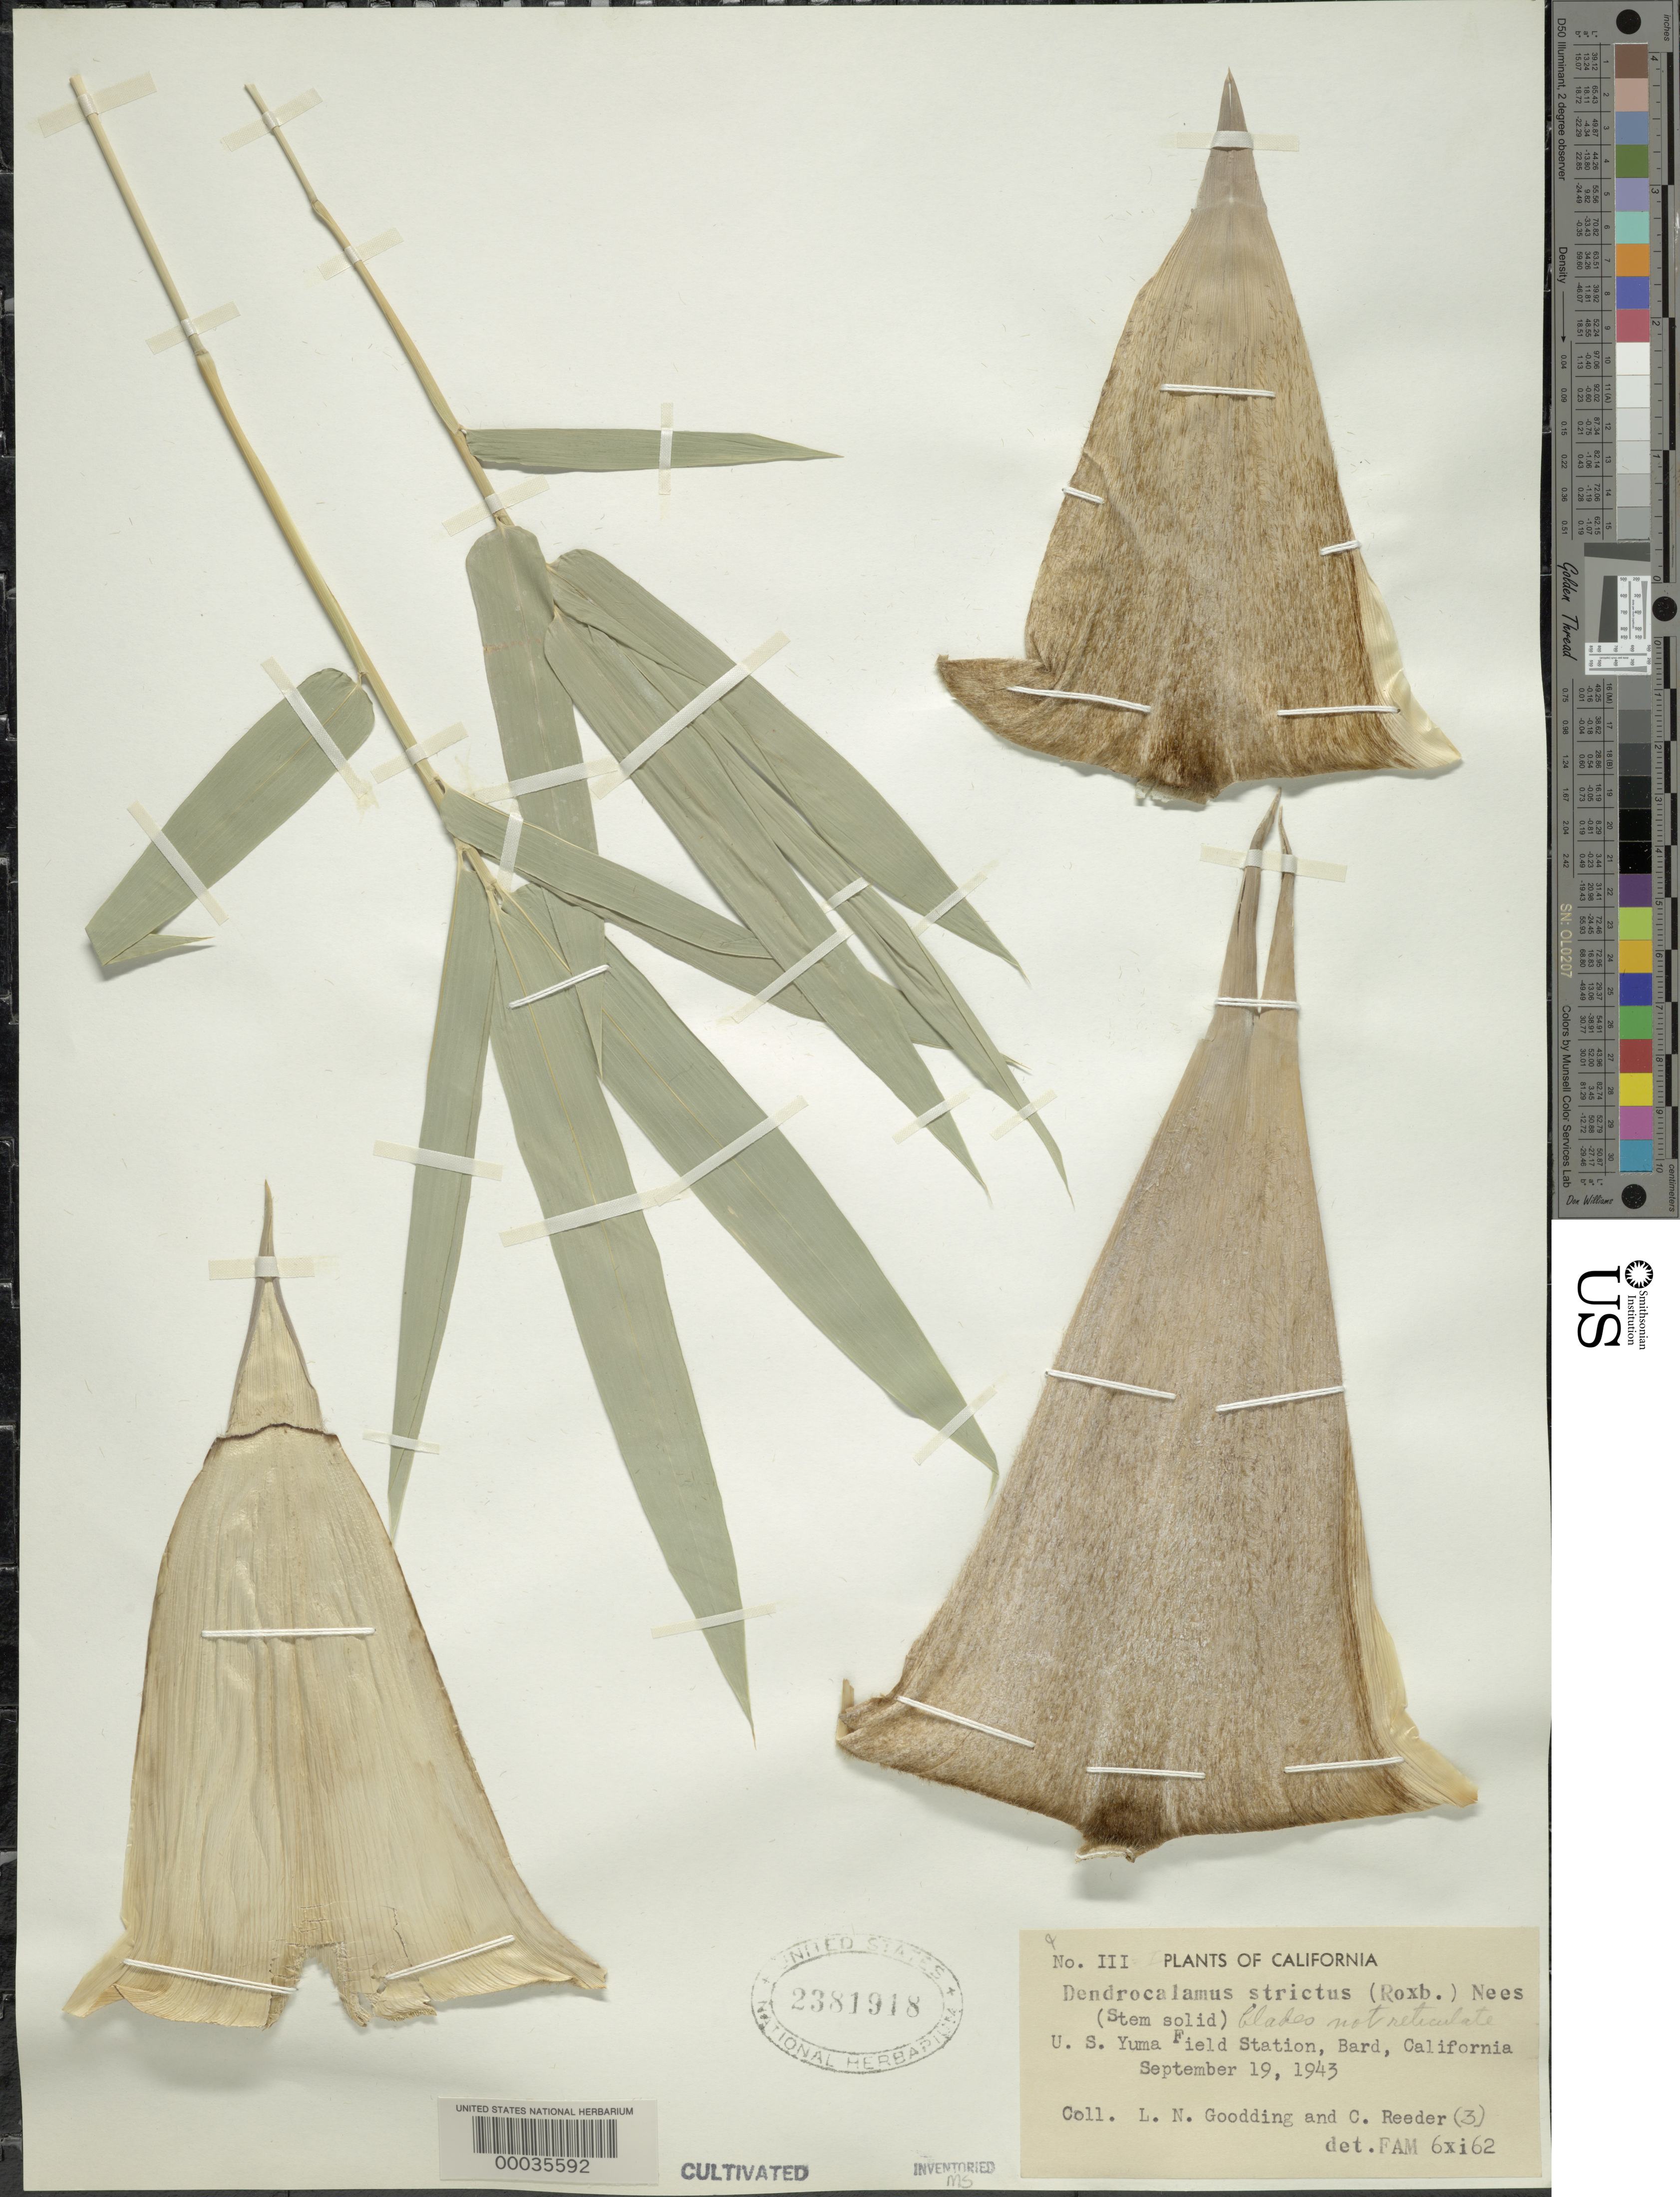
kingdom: Plantae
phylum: Tracheophyta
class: Liliopsida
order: Poales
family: Poaceae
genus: Dendrocalamus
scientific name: Dendrocalamus strictus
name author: (Roxb.) Nees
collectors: L. N. Goodding & C. G. Reeder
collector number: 3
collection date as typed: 19 Sep 1943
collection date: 1943-09-19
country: United States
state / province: California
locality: U.s. yuma field station-bard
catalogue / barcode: US 2381918